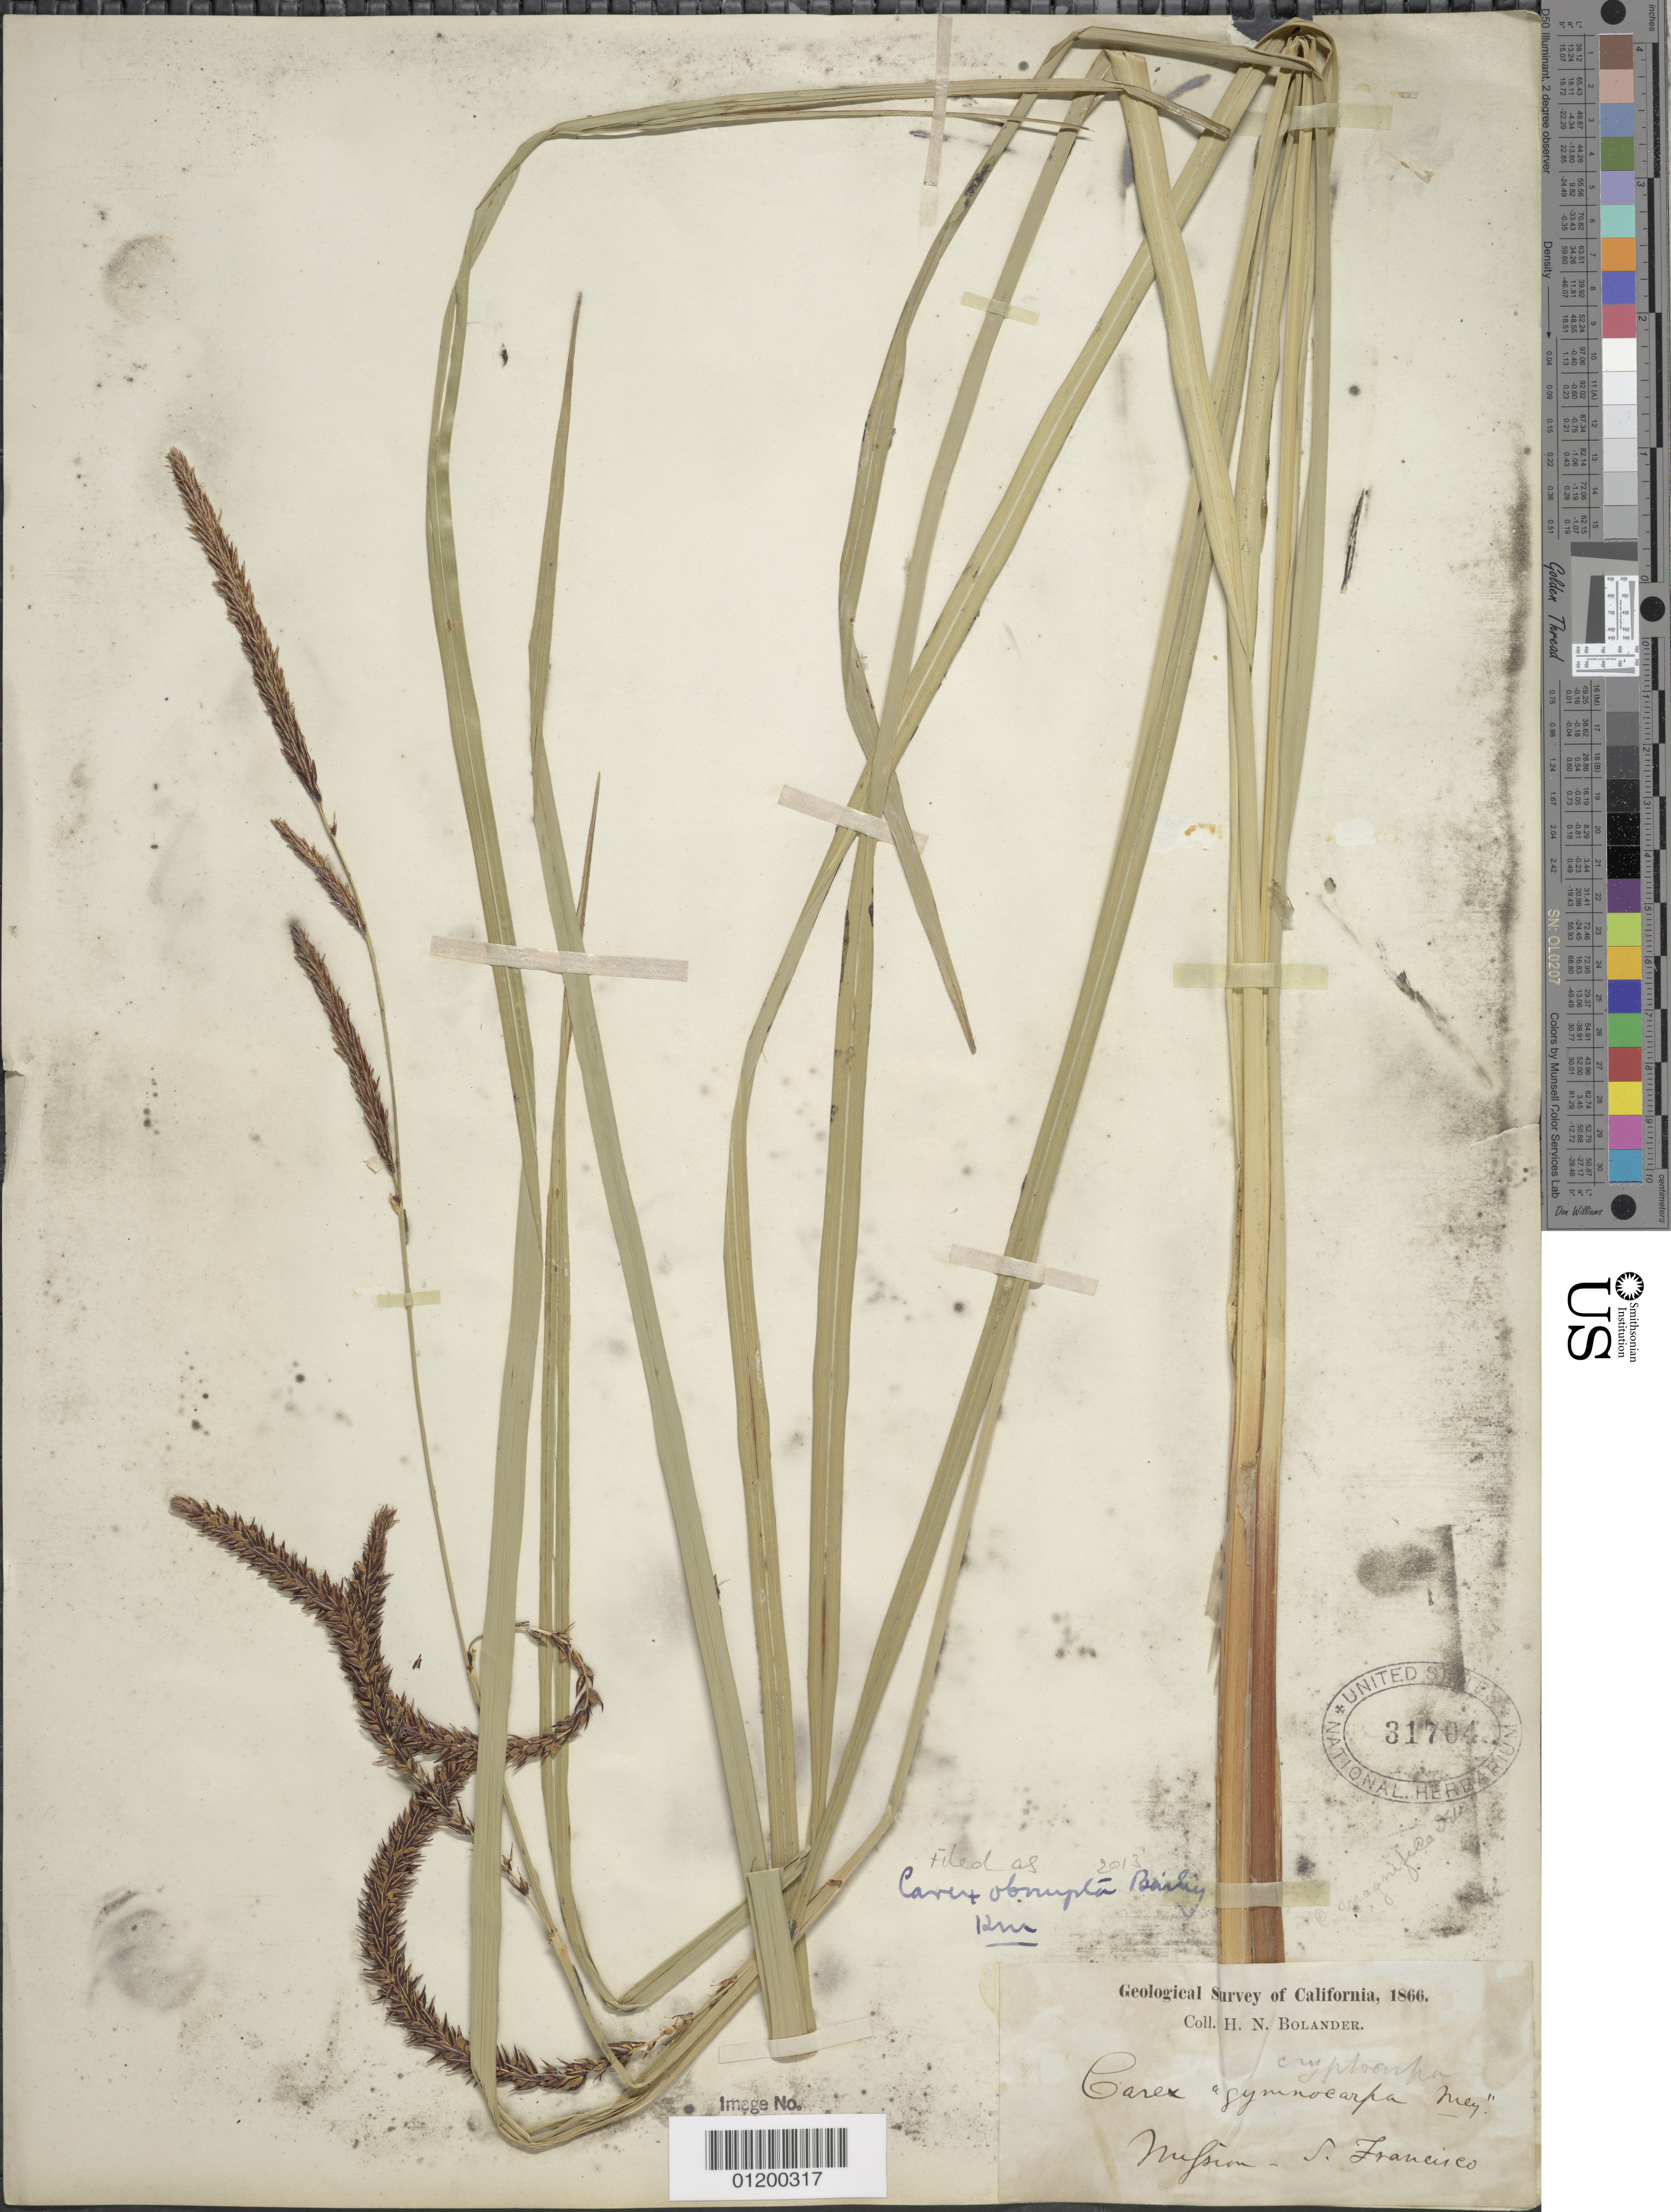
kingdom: Plantae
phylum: Tracheophyta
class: Liliopsida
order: Poales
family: Cyperaceae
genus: Carex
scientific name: Carex obnupta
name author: L.H. Bailey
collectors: H. Bolander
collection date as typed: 1866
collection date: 1866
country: United States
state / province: California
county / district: San Francisco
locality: San Francisco.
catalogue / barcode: US 31704